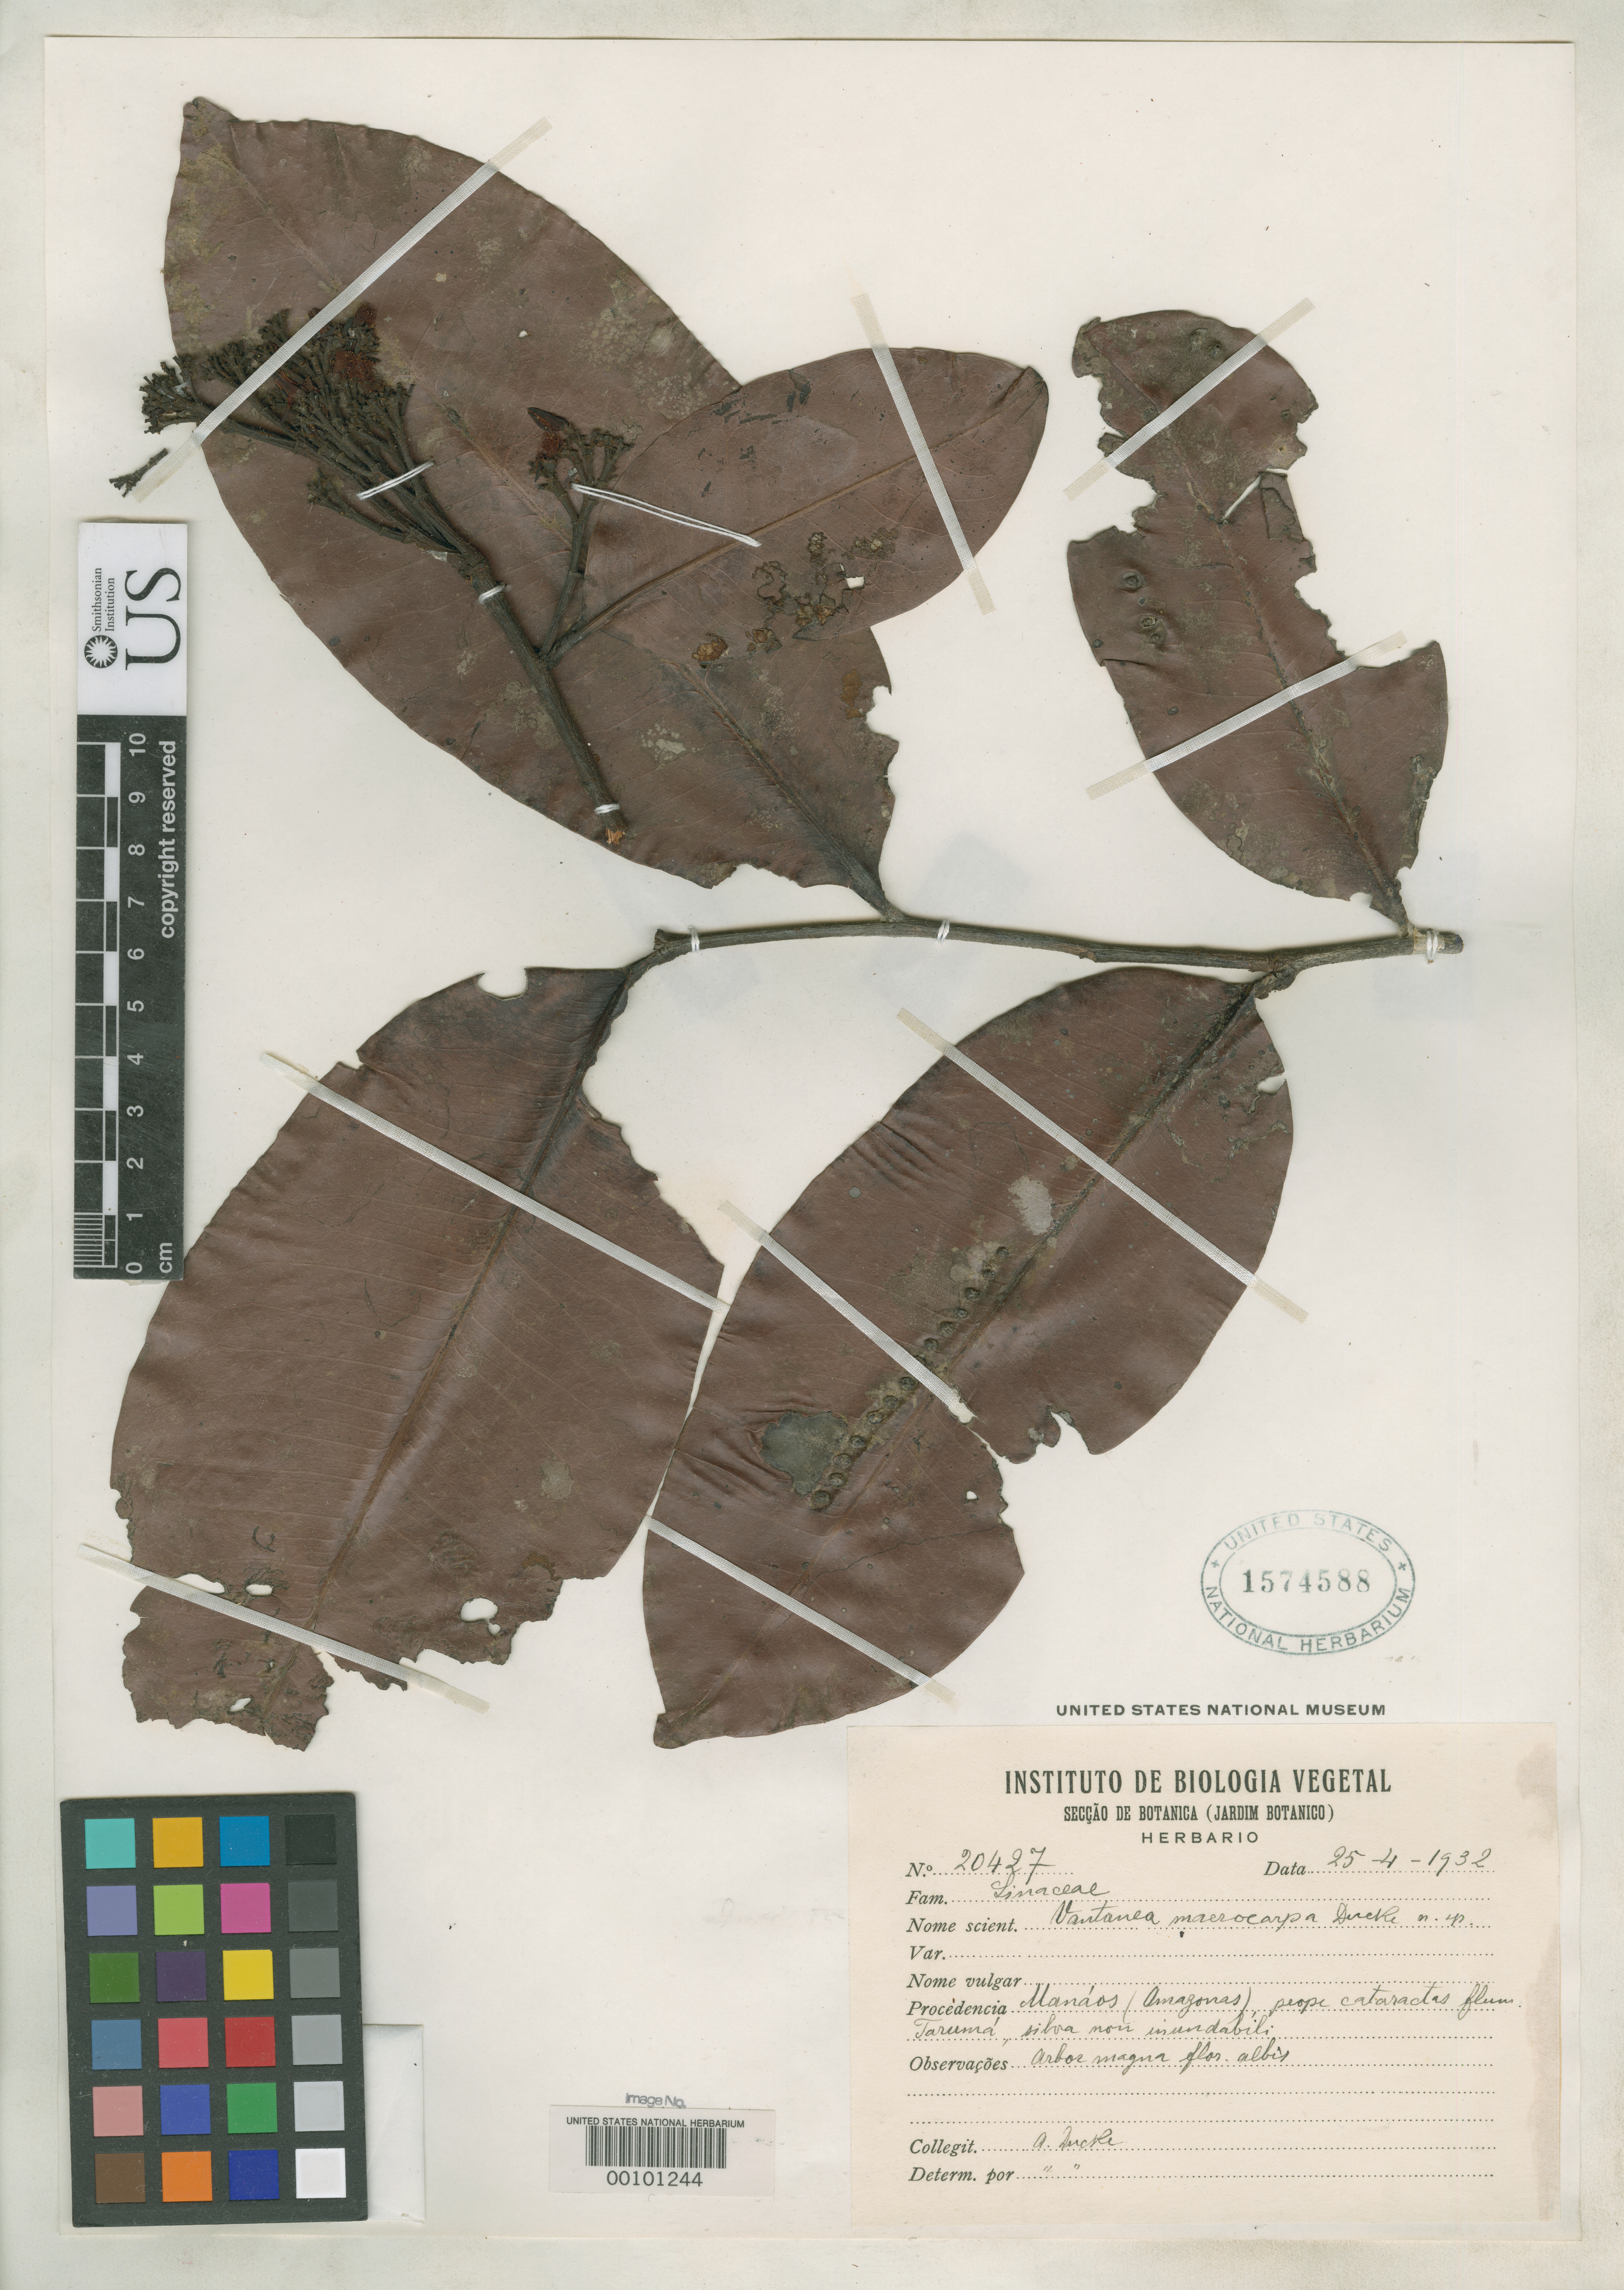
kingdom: Plantae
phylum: Tracheophyta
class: Magnoliopsida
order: Malpighiales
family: Humiriaceae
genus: Vantanea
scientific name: Vantanea macrocarpa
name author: Ducke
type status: Isotype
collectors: A. Ducke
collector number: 20427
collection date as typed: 25 Apr 1932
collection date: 1932-04-25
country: Brazil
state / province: Amazonas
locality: Taruma prope Manaos.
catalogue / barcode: US 1574588